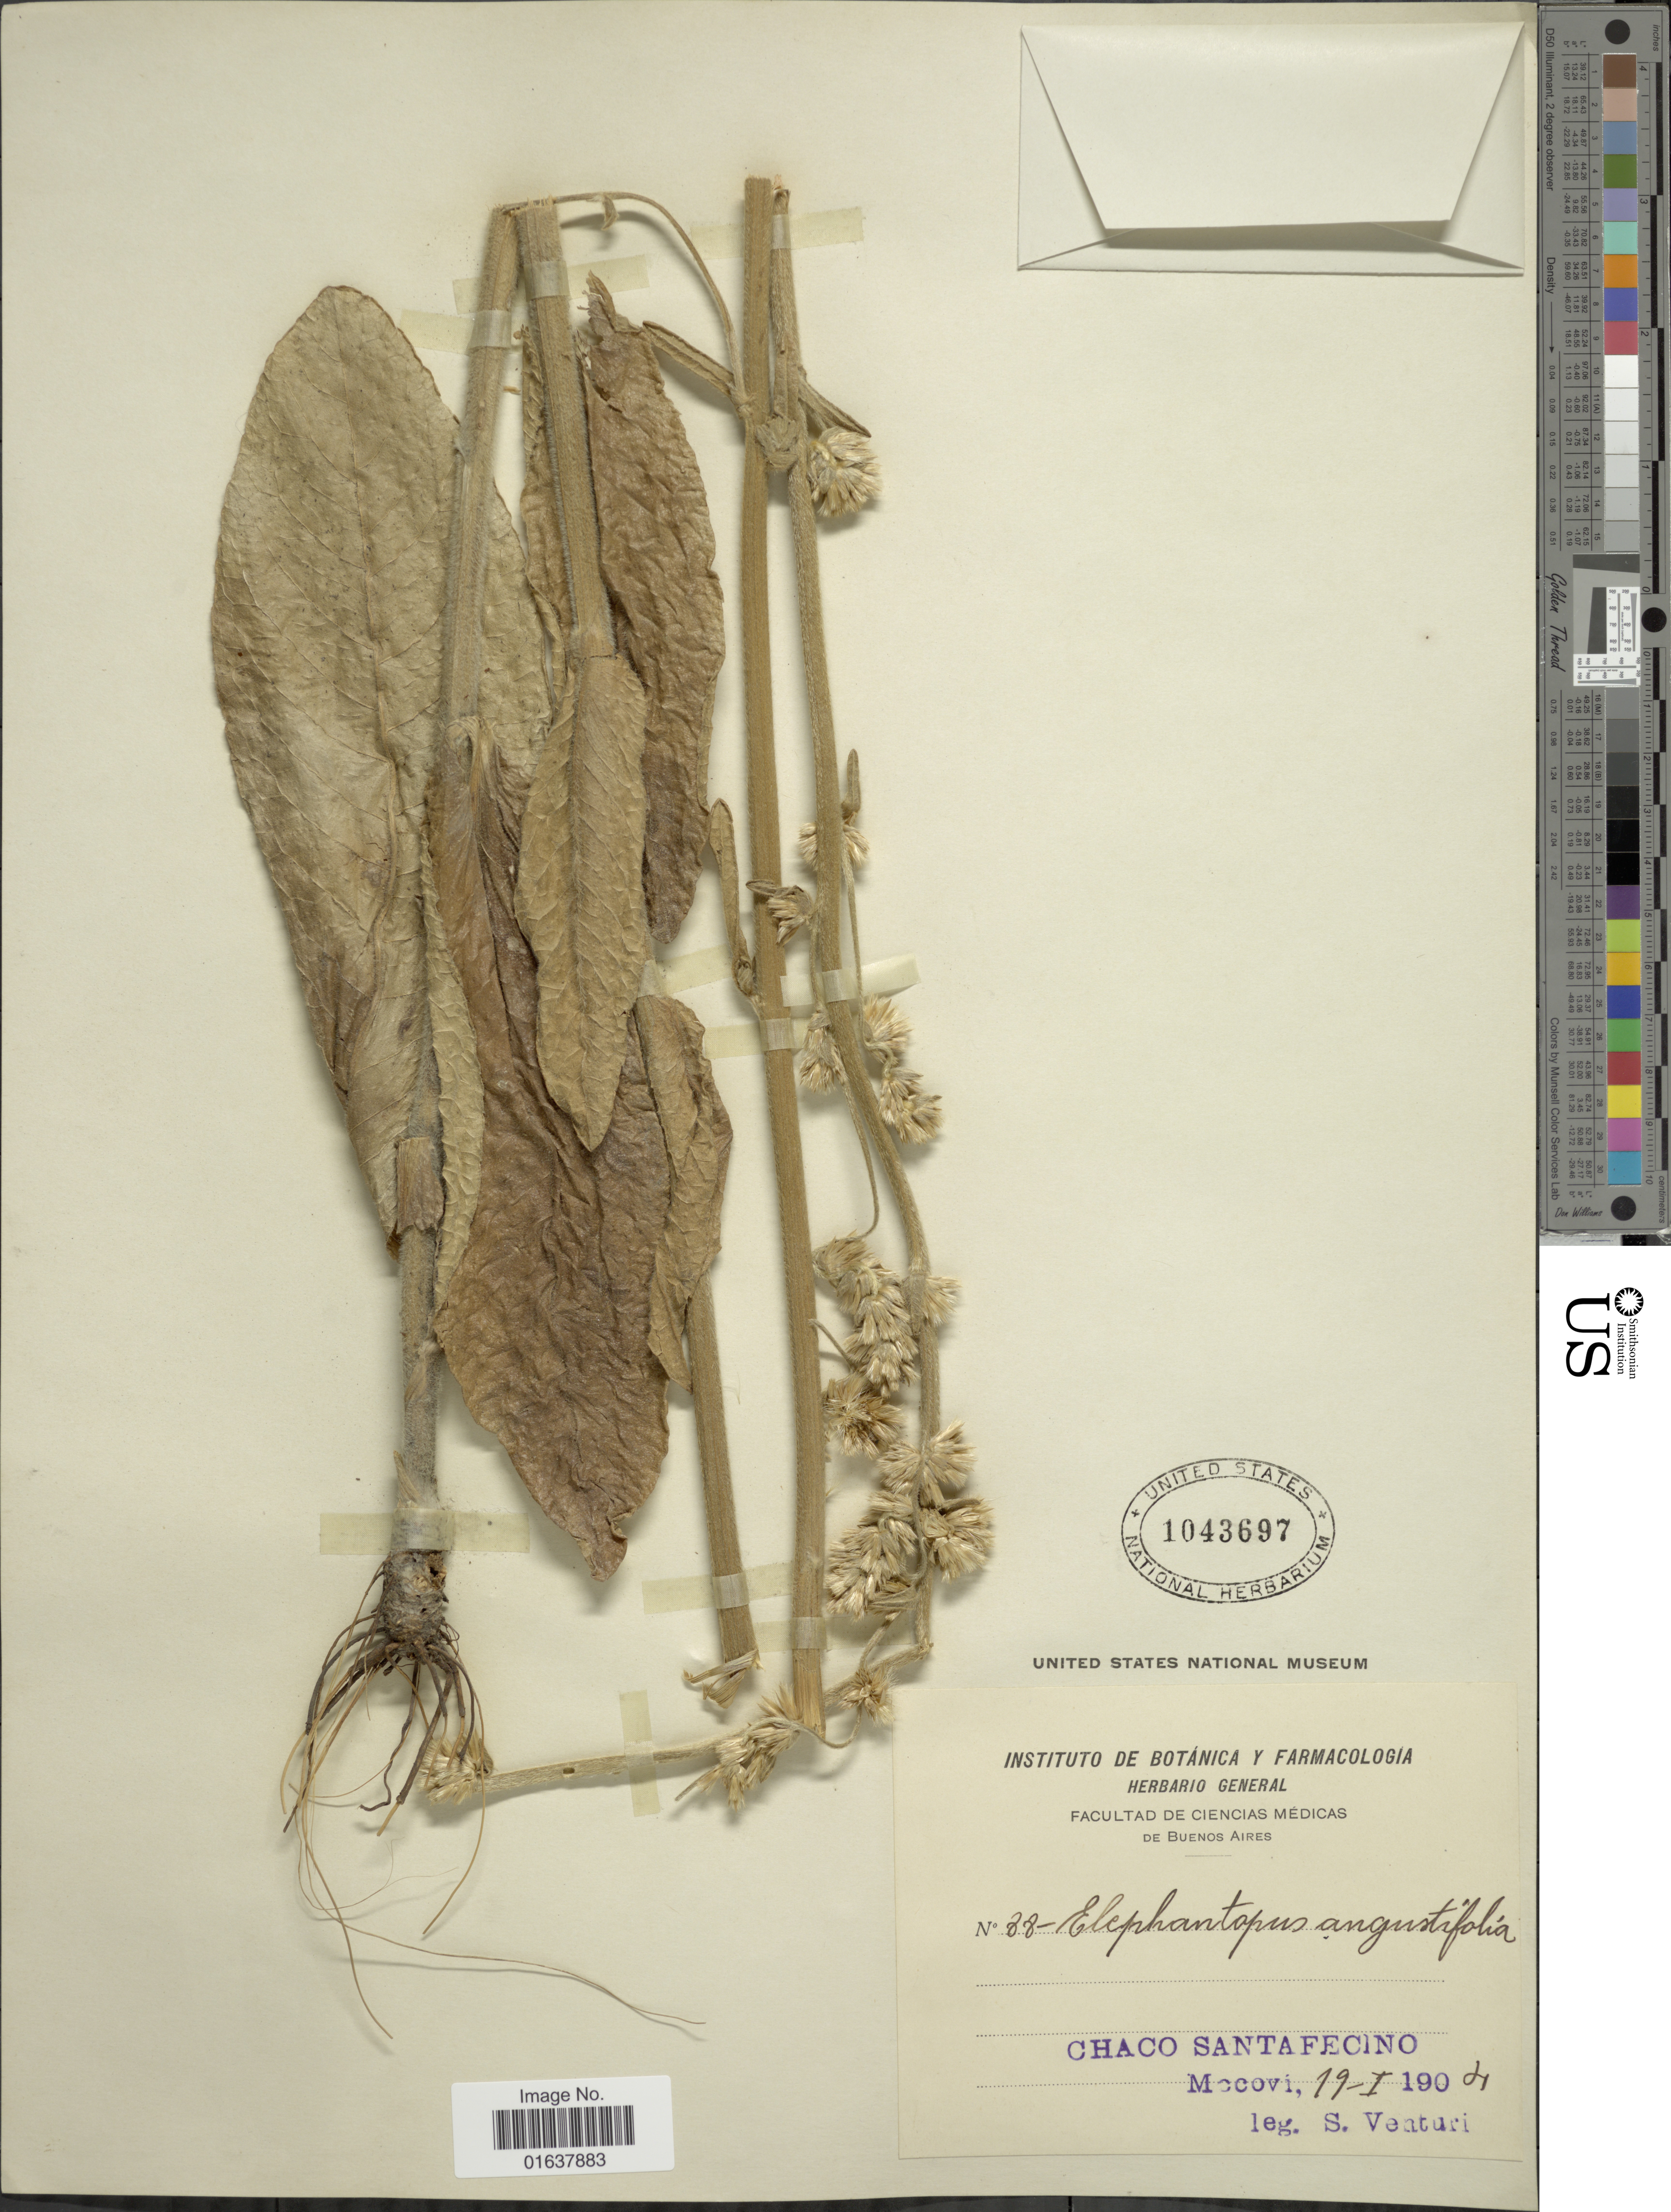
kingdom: Plantae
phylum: Tracheophyta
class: Magnoliopsida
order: Asterales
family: Asteraceae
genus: Orthopappus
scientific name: Orthopappus angustifolius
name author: (Sw.) Gleason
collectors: S. Venturi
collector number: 88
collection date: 1904-01-19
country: Argentina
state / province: Chaco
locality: Chaco Santafecino, Mocovi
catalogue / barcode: US 1043697